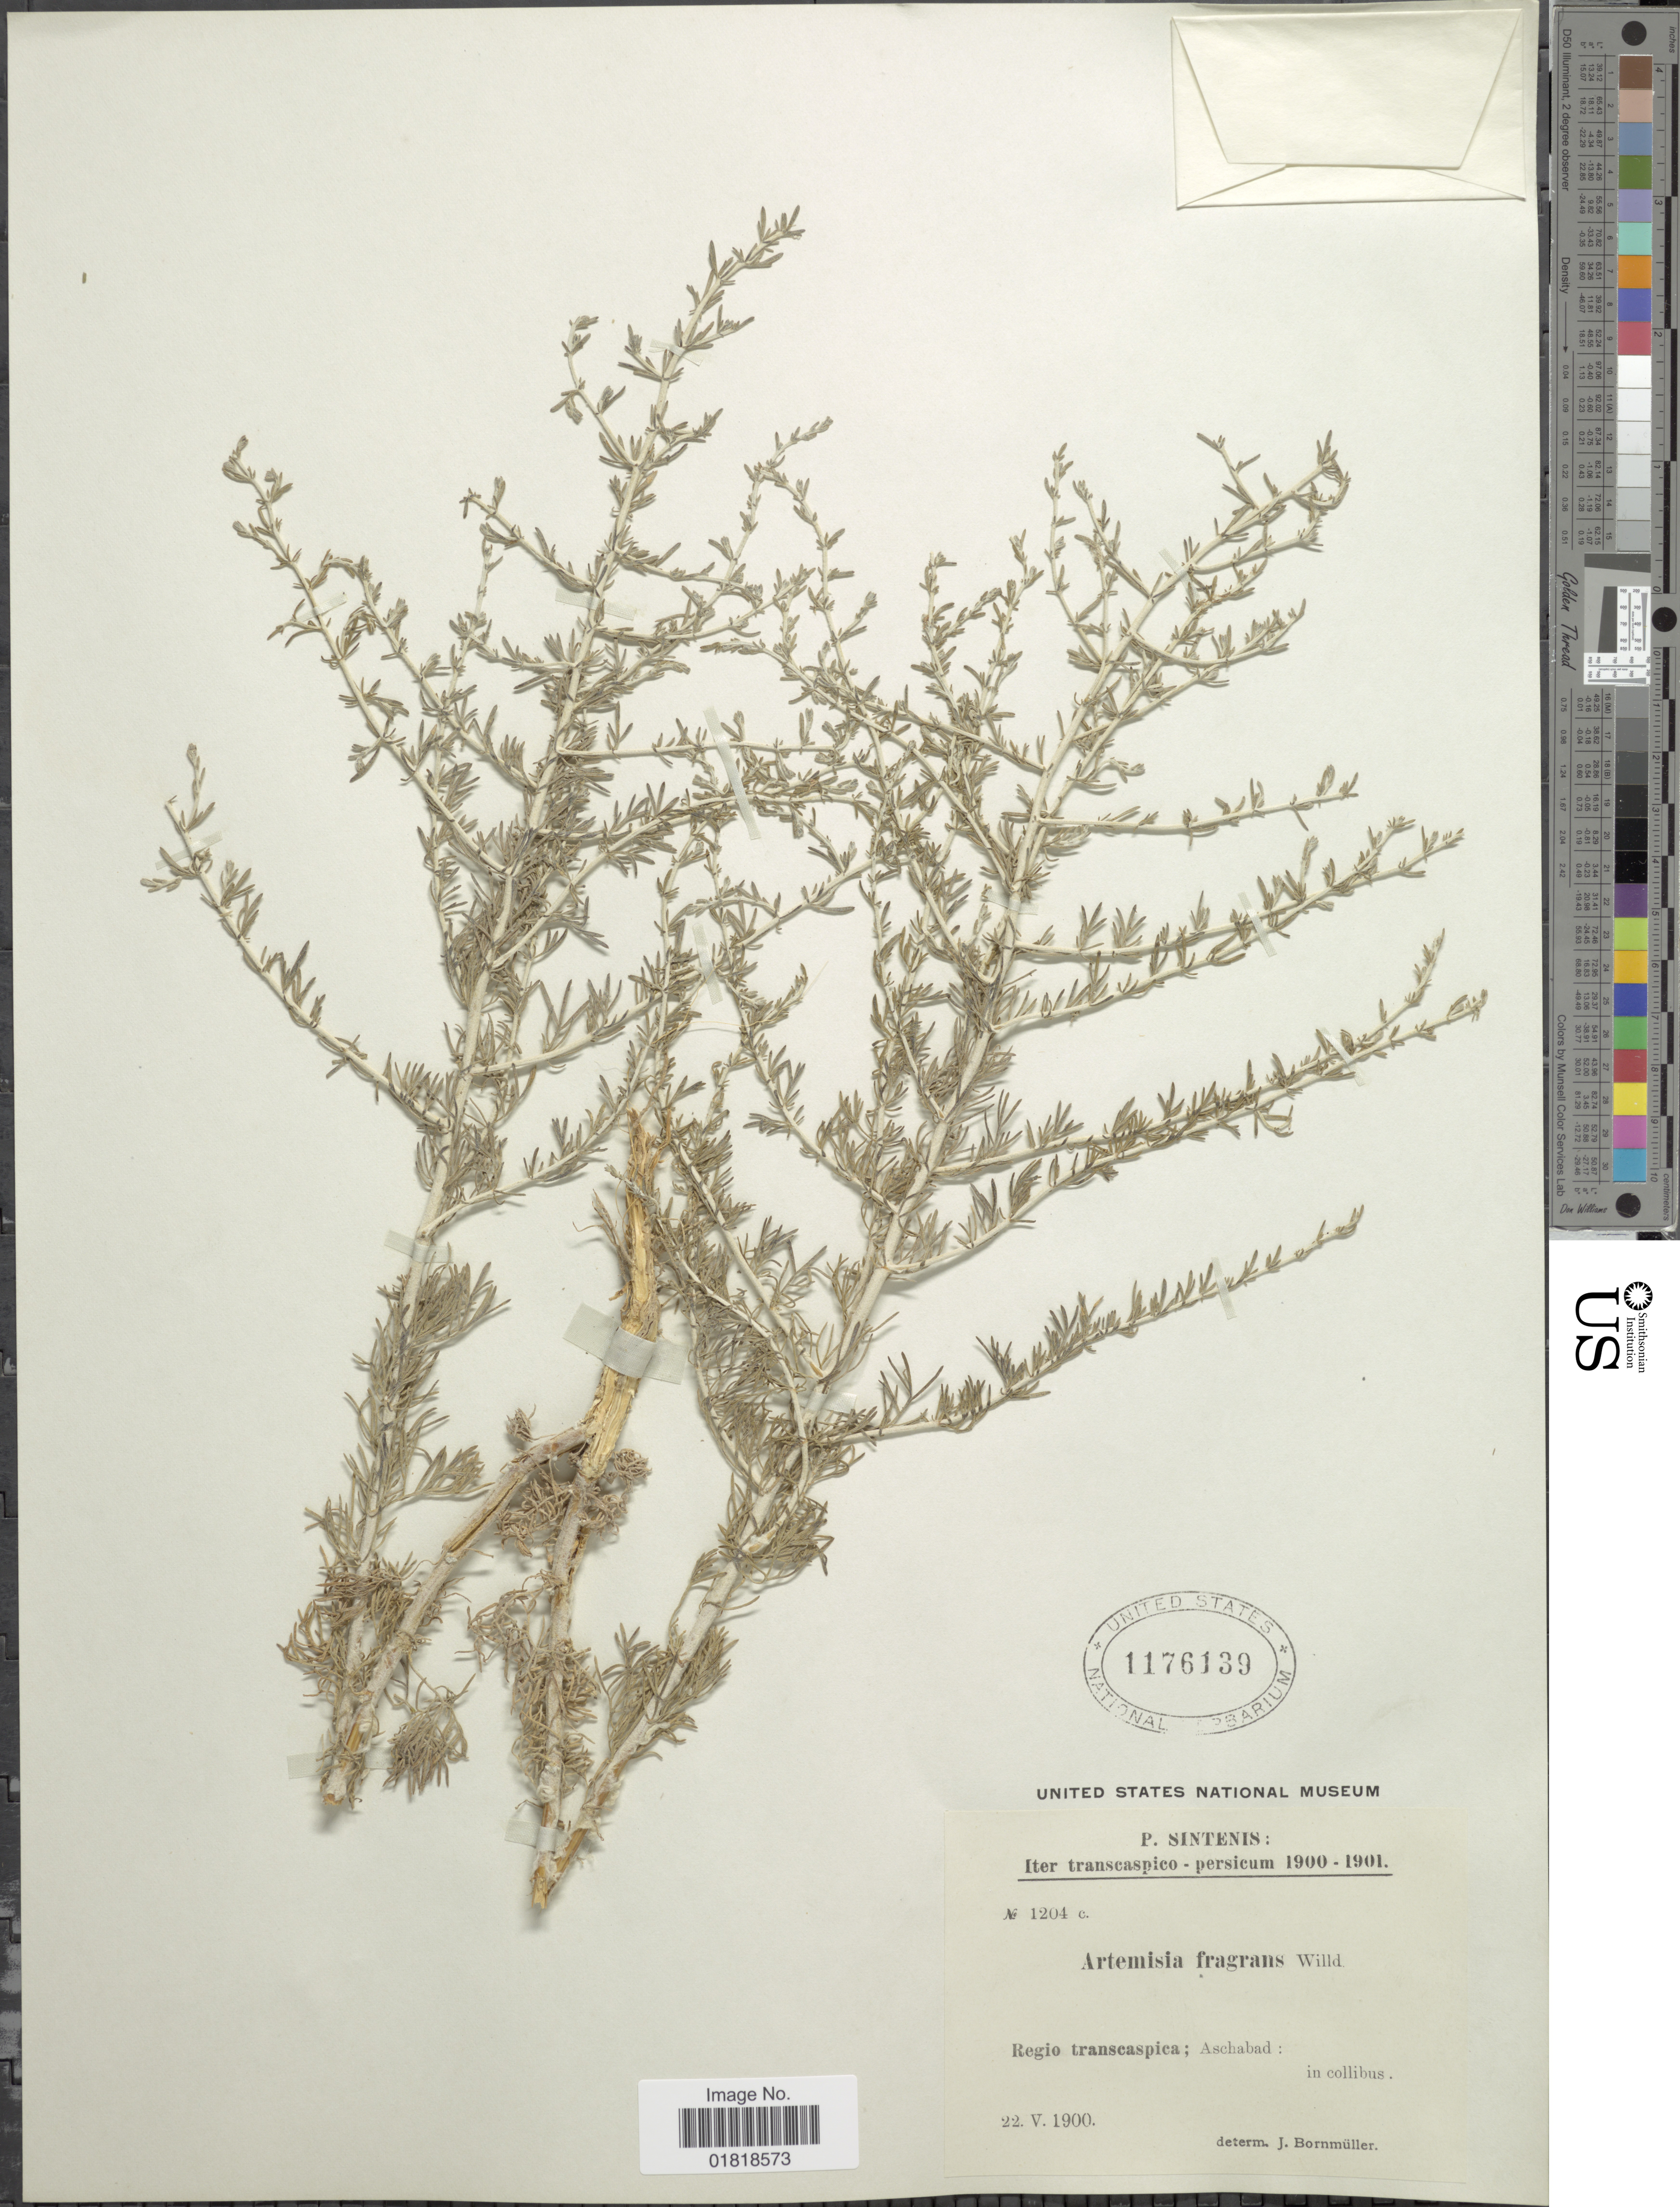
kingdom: Plantae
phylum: Tracheophyta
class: Magnoliopsida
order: Asterales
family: Asteraceae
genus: Artemisia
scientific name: Artemisia fragrans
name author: Willd.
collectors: P. Sintenis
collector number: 1204c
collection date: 1900-05-22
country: Turkmenistan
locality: Regio transcapica; Aschabad in collibus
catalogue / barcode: US 1176139